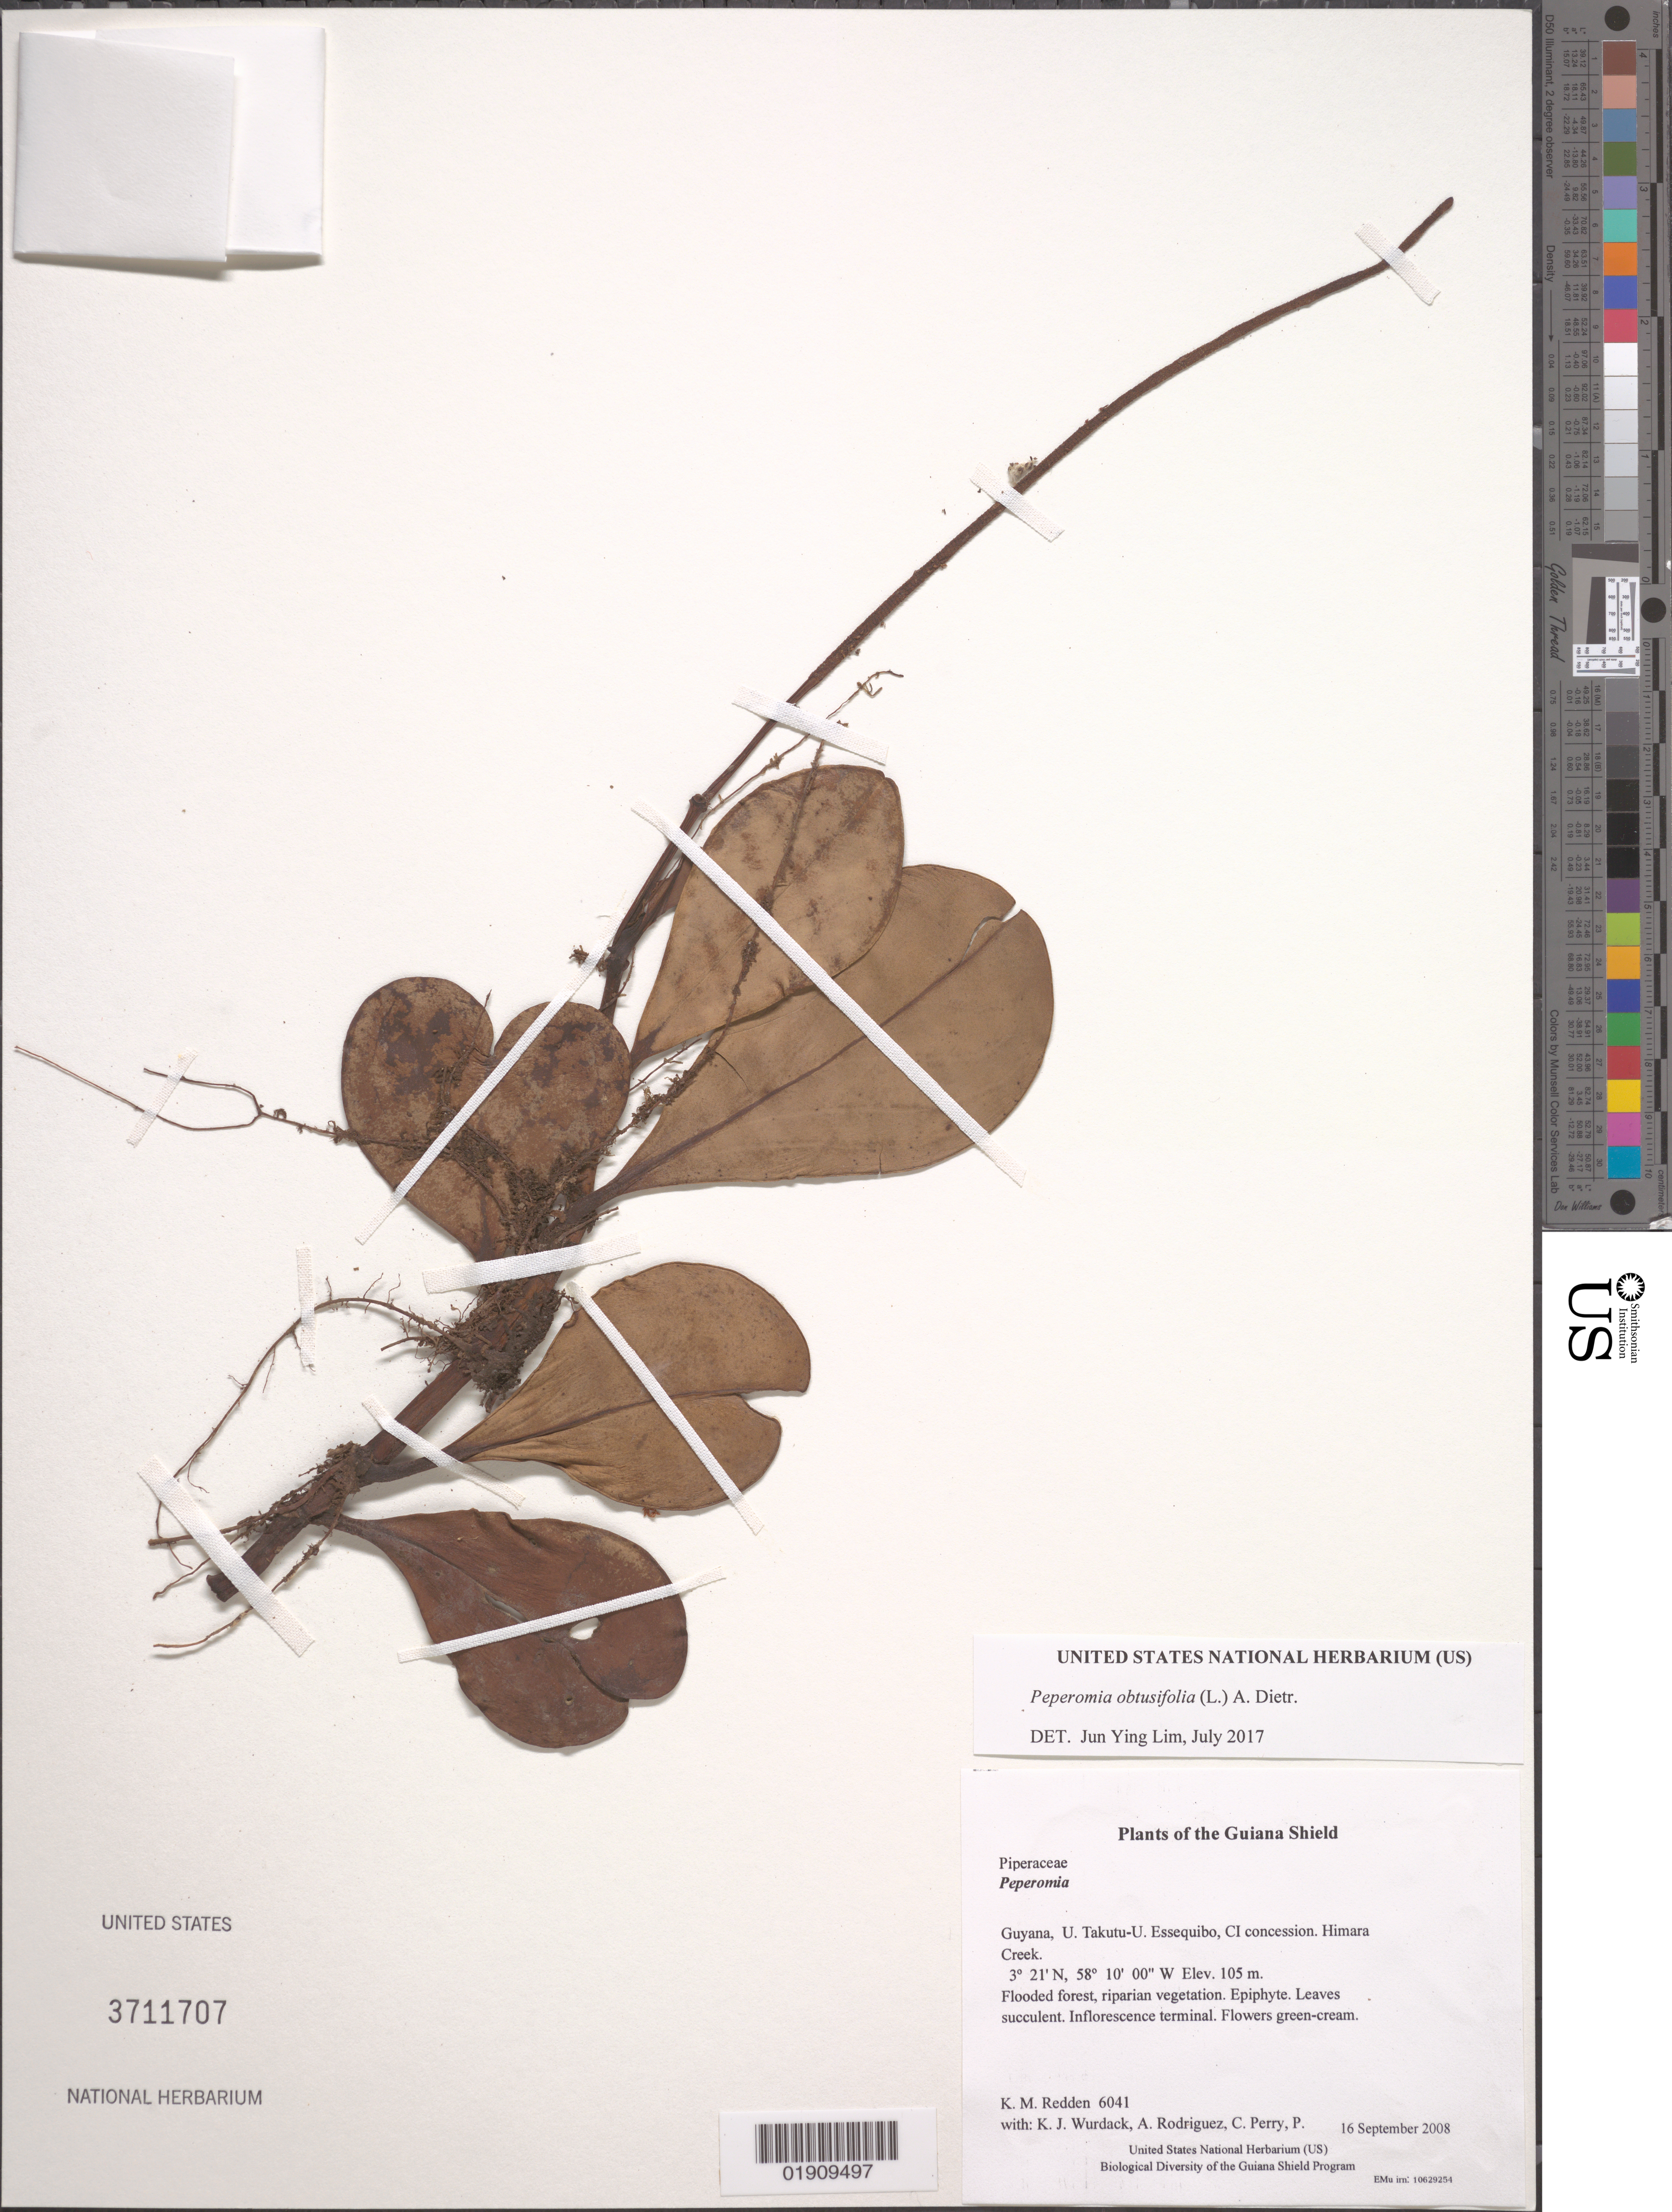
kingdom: Plantae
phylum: Tracheophyta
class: Magnoliopsida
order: Piperales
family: Piperaceae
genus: Peperomia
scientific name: Peperomia obtusifolia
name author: (L.) A. Dietr.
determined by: Lim, Jun Ying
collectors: K. M. Redden, K. Wurdack, A. Rodriguez, C. Perry, P. Ragnauth, N. John, H. James & H. Simon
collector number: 6041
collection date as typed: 16 September 2008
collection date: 2008-09-16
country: Guyana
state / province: U. Takutu-U. Essequibo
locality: CI concession. Himara Creek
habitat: Flooded forest, riparian vegetation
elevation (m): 105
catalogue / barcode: US 3711707